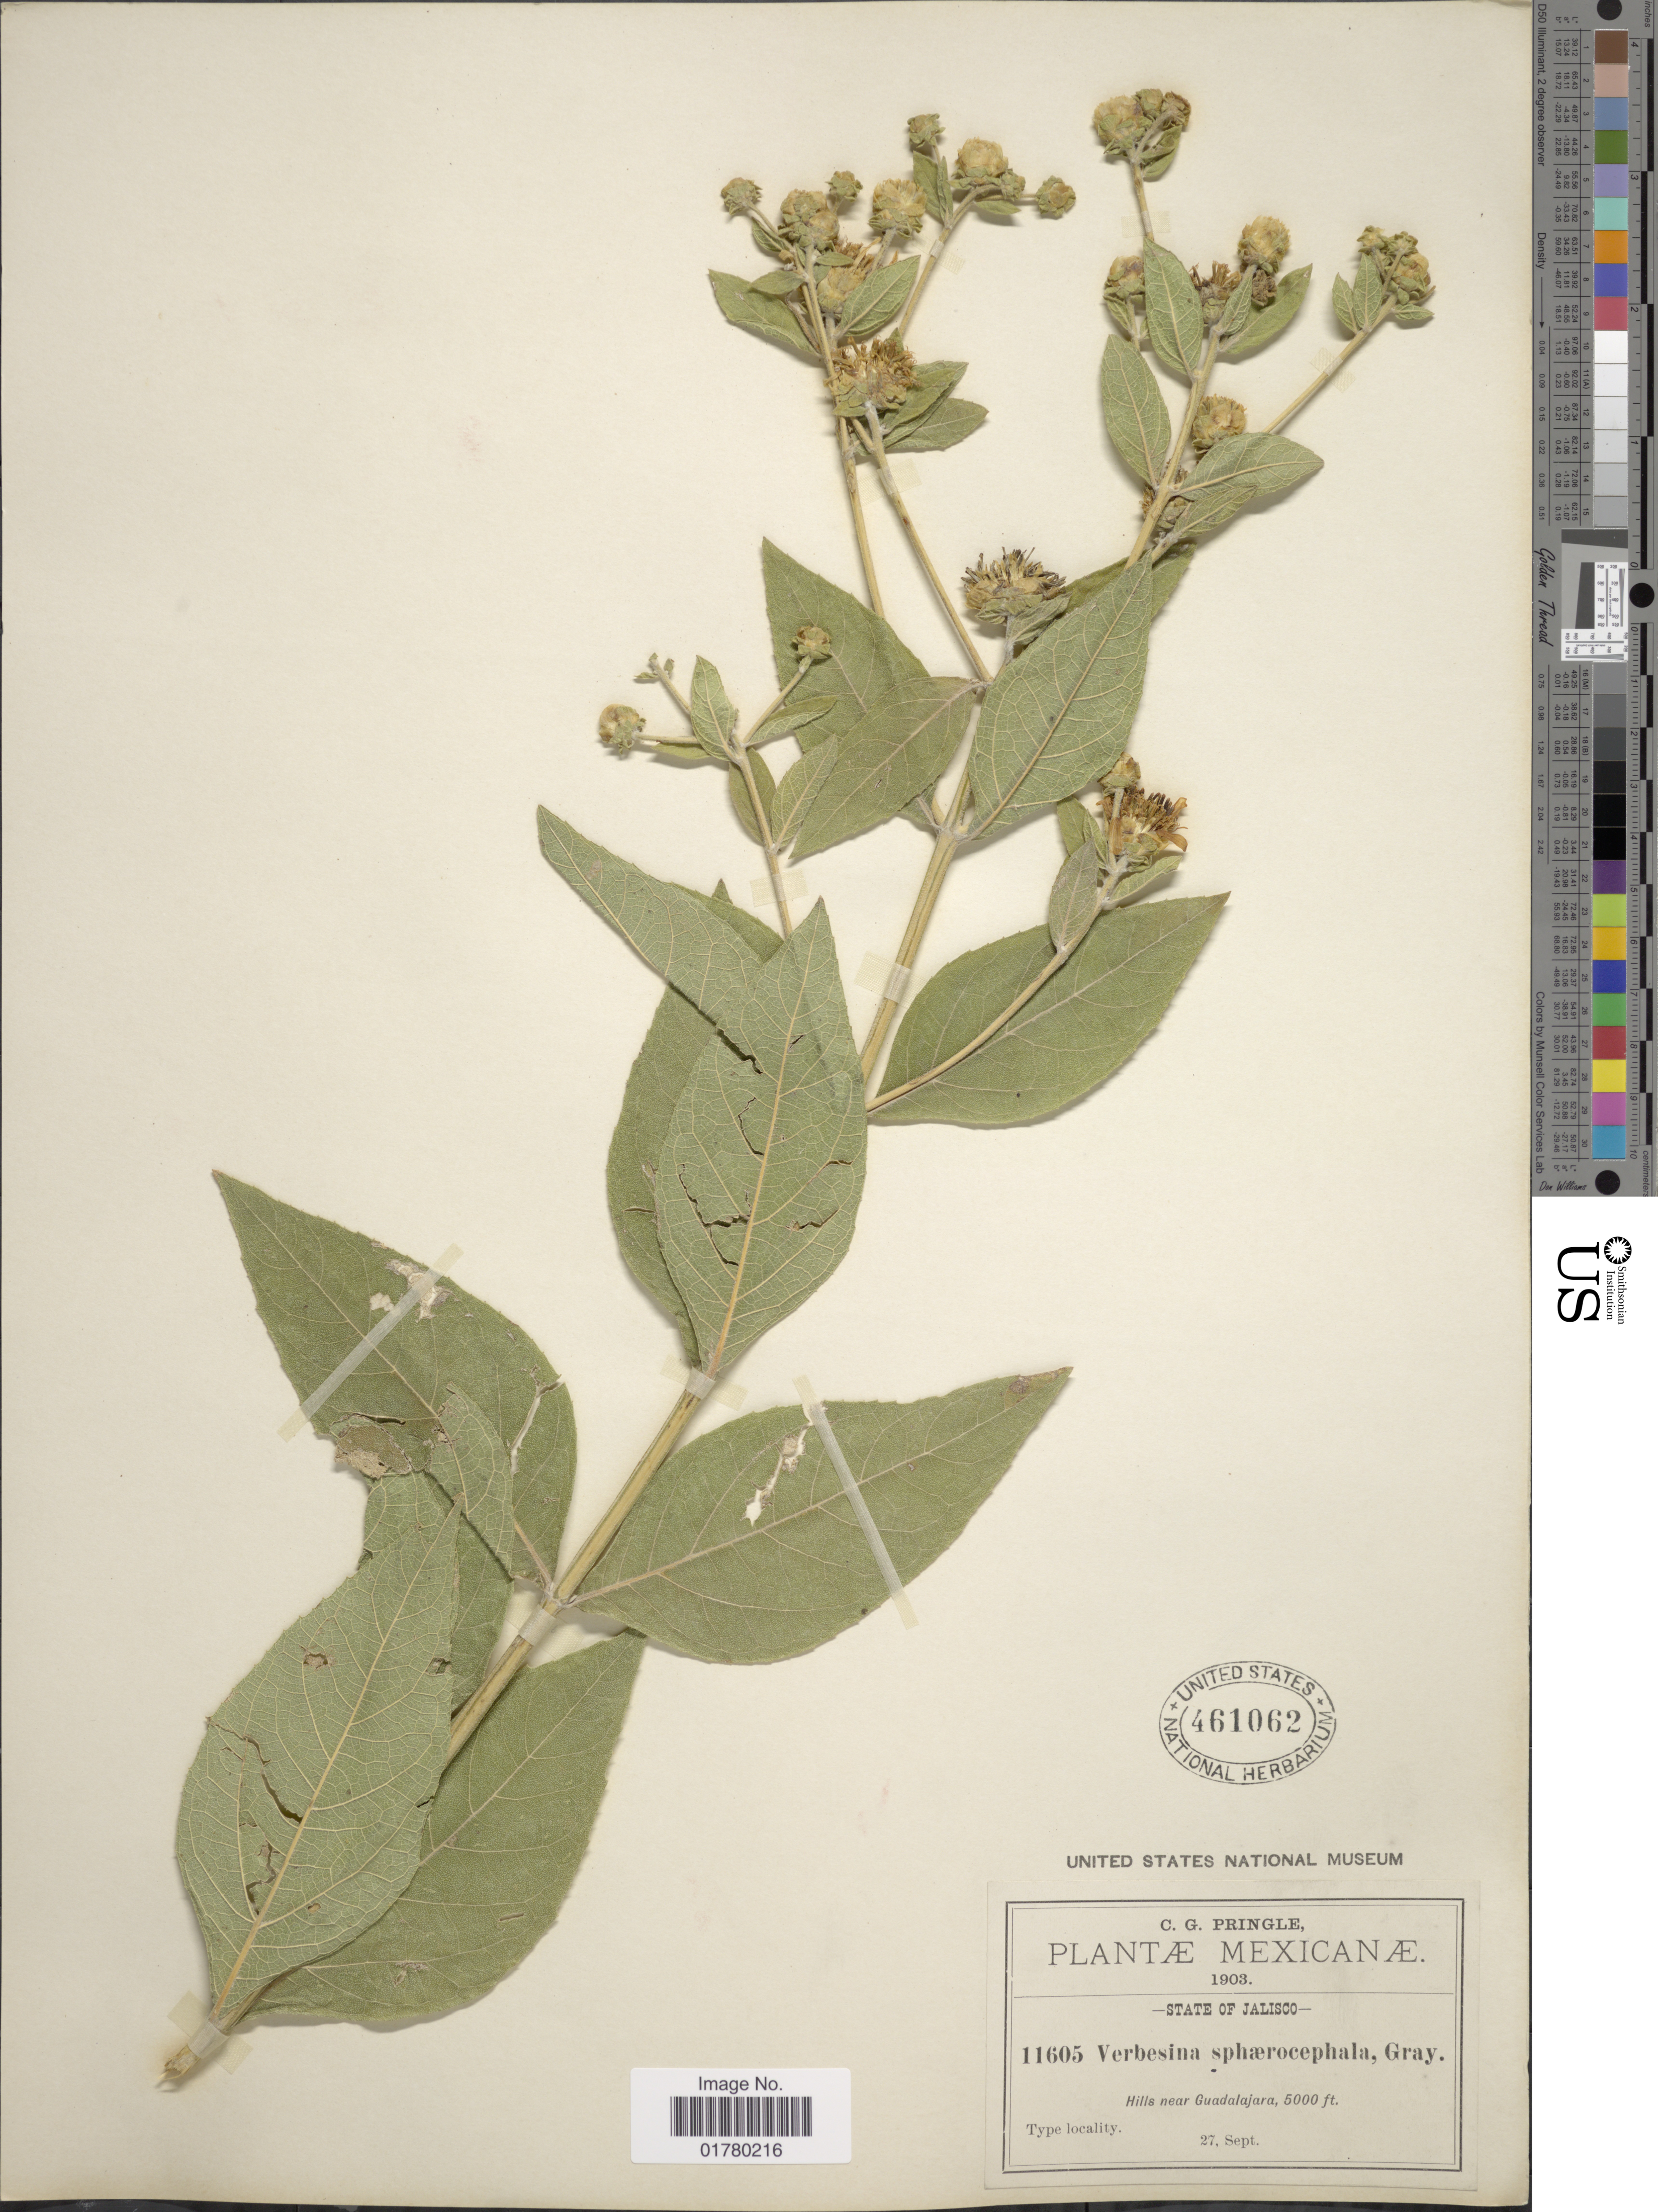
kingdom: Plantae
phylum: Tracheophyta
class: Magnoliopsida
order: Asterales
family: Asteraceae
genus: Verbesina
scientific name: Verbesina sphaerocephala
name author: A. Gray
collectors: C. G. Pringle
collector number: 11605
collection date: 1903-09-27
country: Mexico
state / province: Jalisco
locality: Hills near Guadalajara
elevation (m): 1524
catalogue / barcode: US 461062